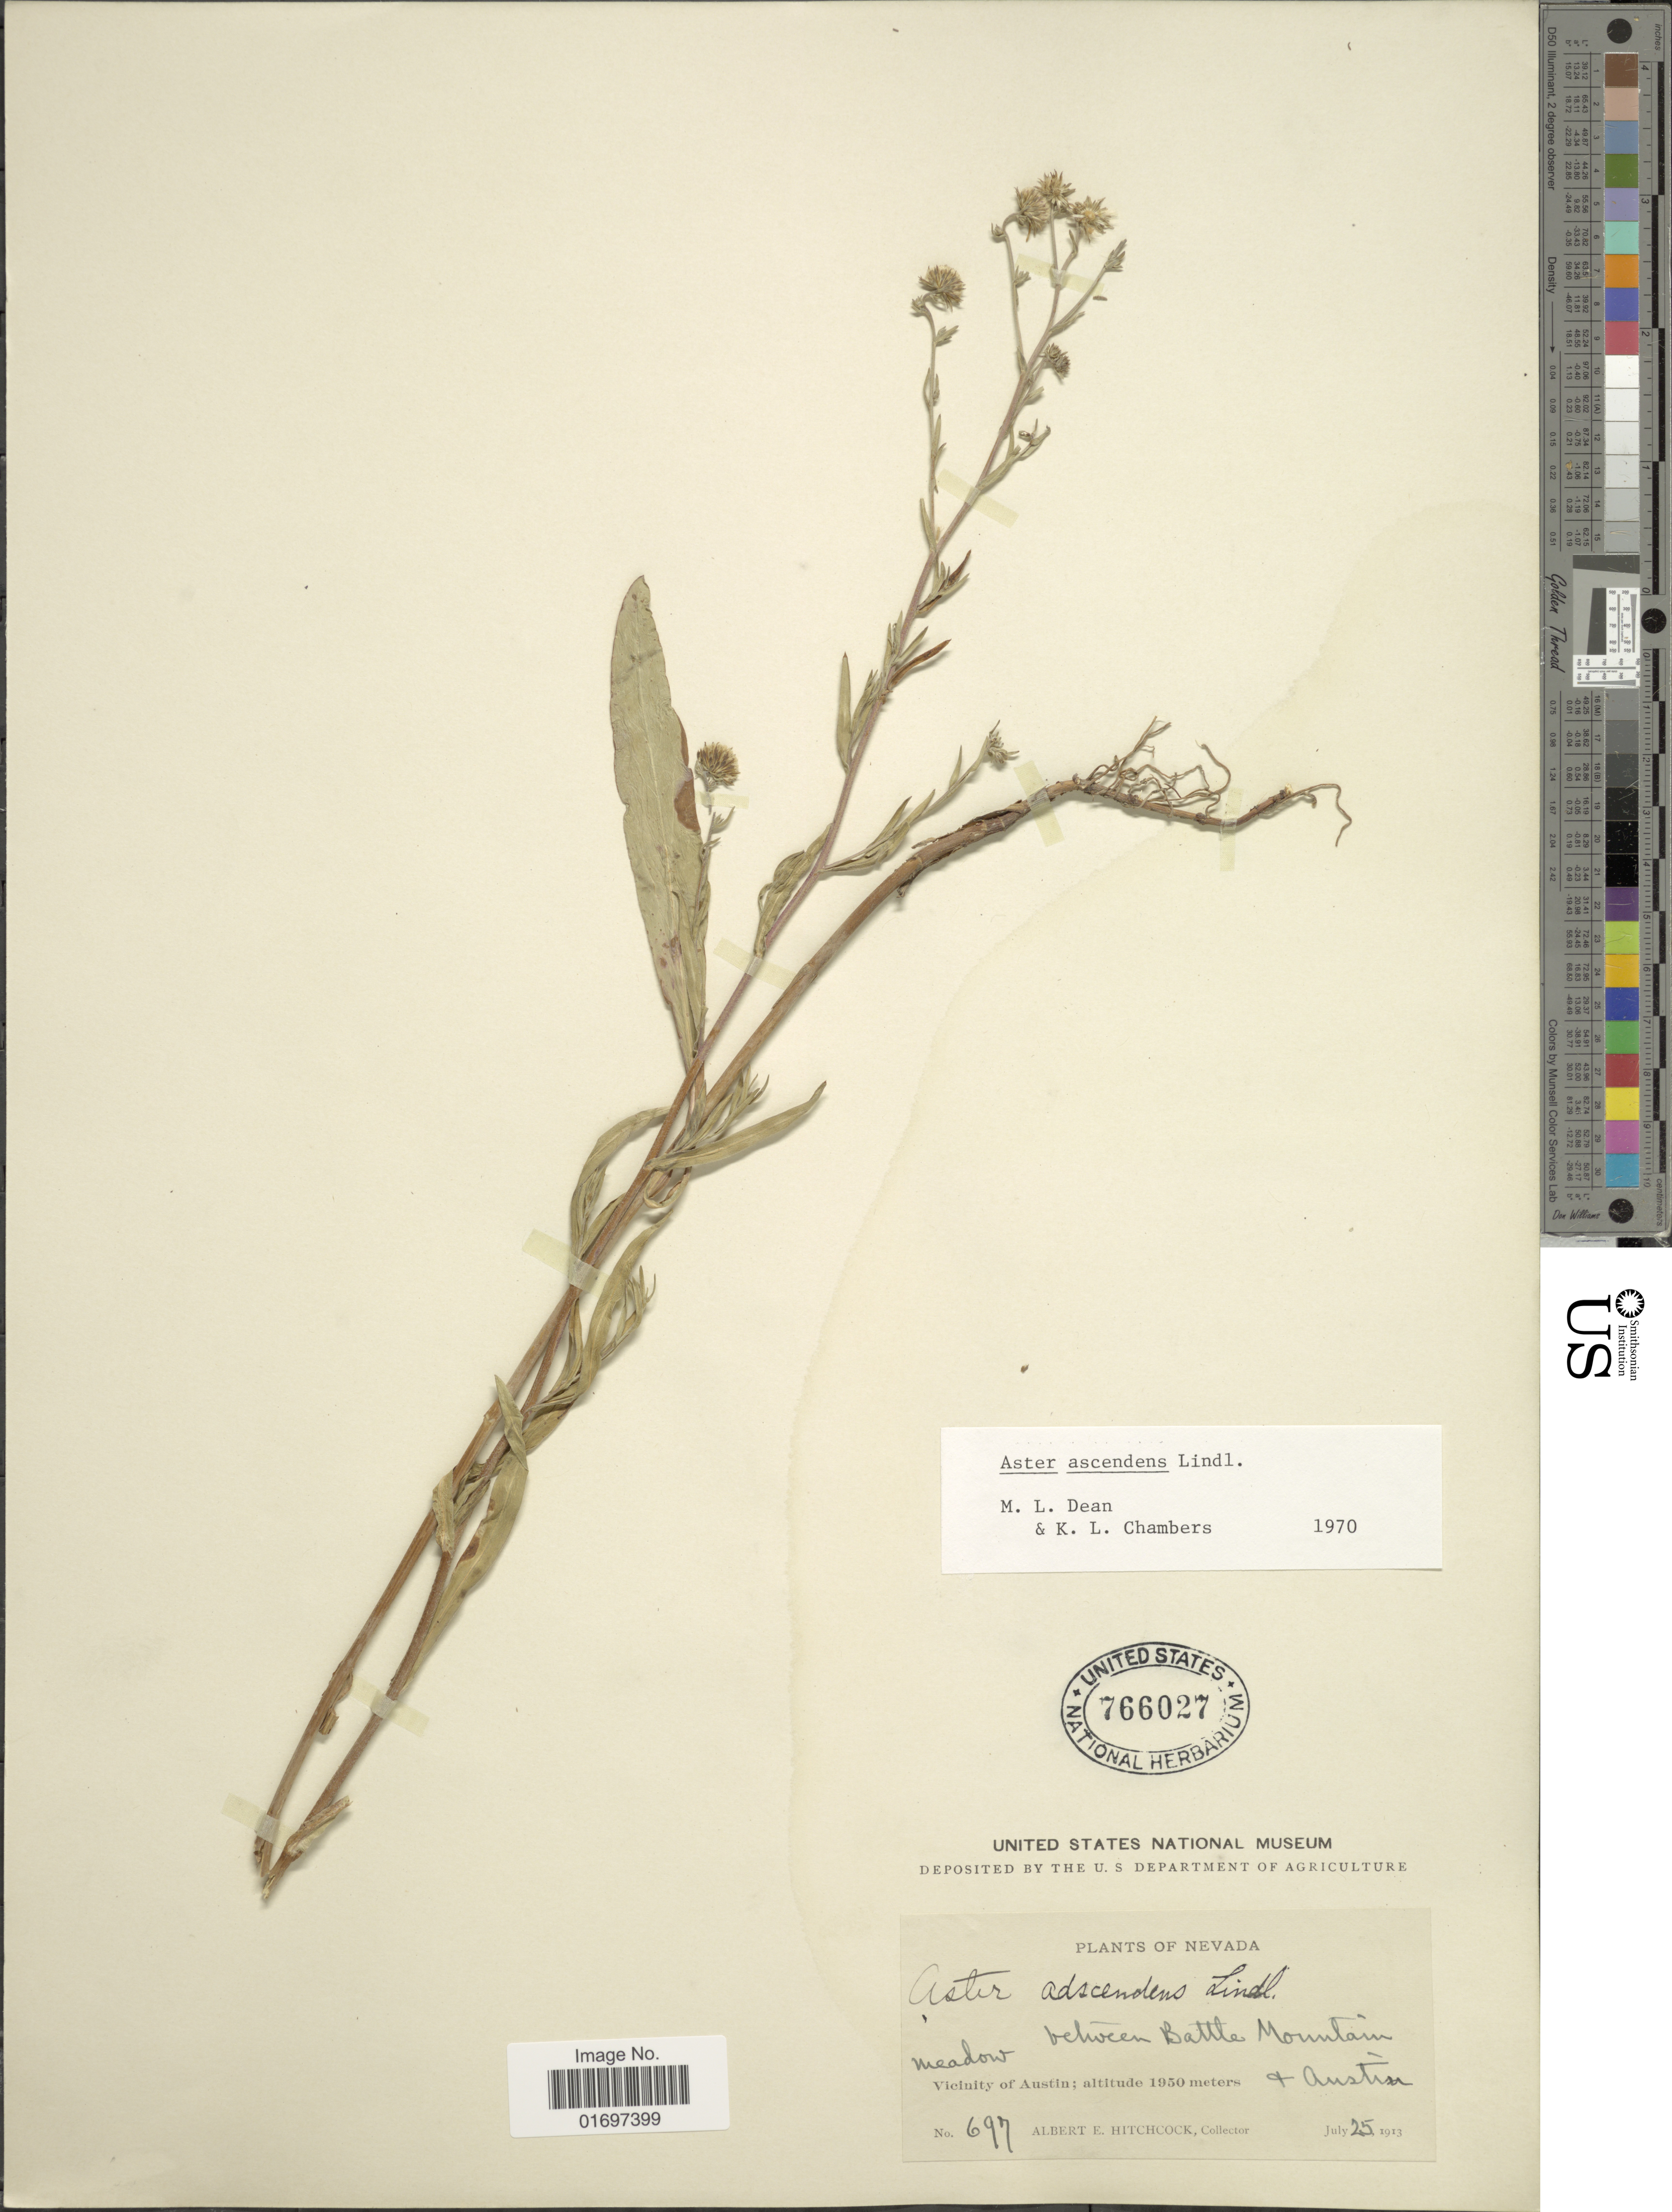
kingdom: Plantae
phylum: Tracheophyta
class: Magnoliopsida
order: Asterales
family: Asteraceae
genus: Symphyotrichum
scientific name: Symphyotrichum ascendens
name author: (Lindl.) G.L. Nesom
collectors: A. Hitchcock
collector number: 697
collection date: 1913-07-25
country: United States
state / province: Nevada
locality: Nevada. Between Battle Mountain & Austin. Vicinity of Austin.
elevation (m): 1950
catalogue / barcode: US 766027